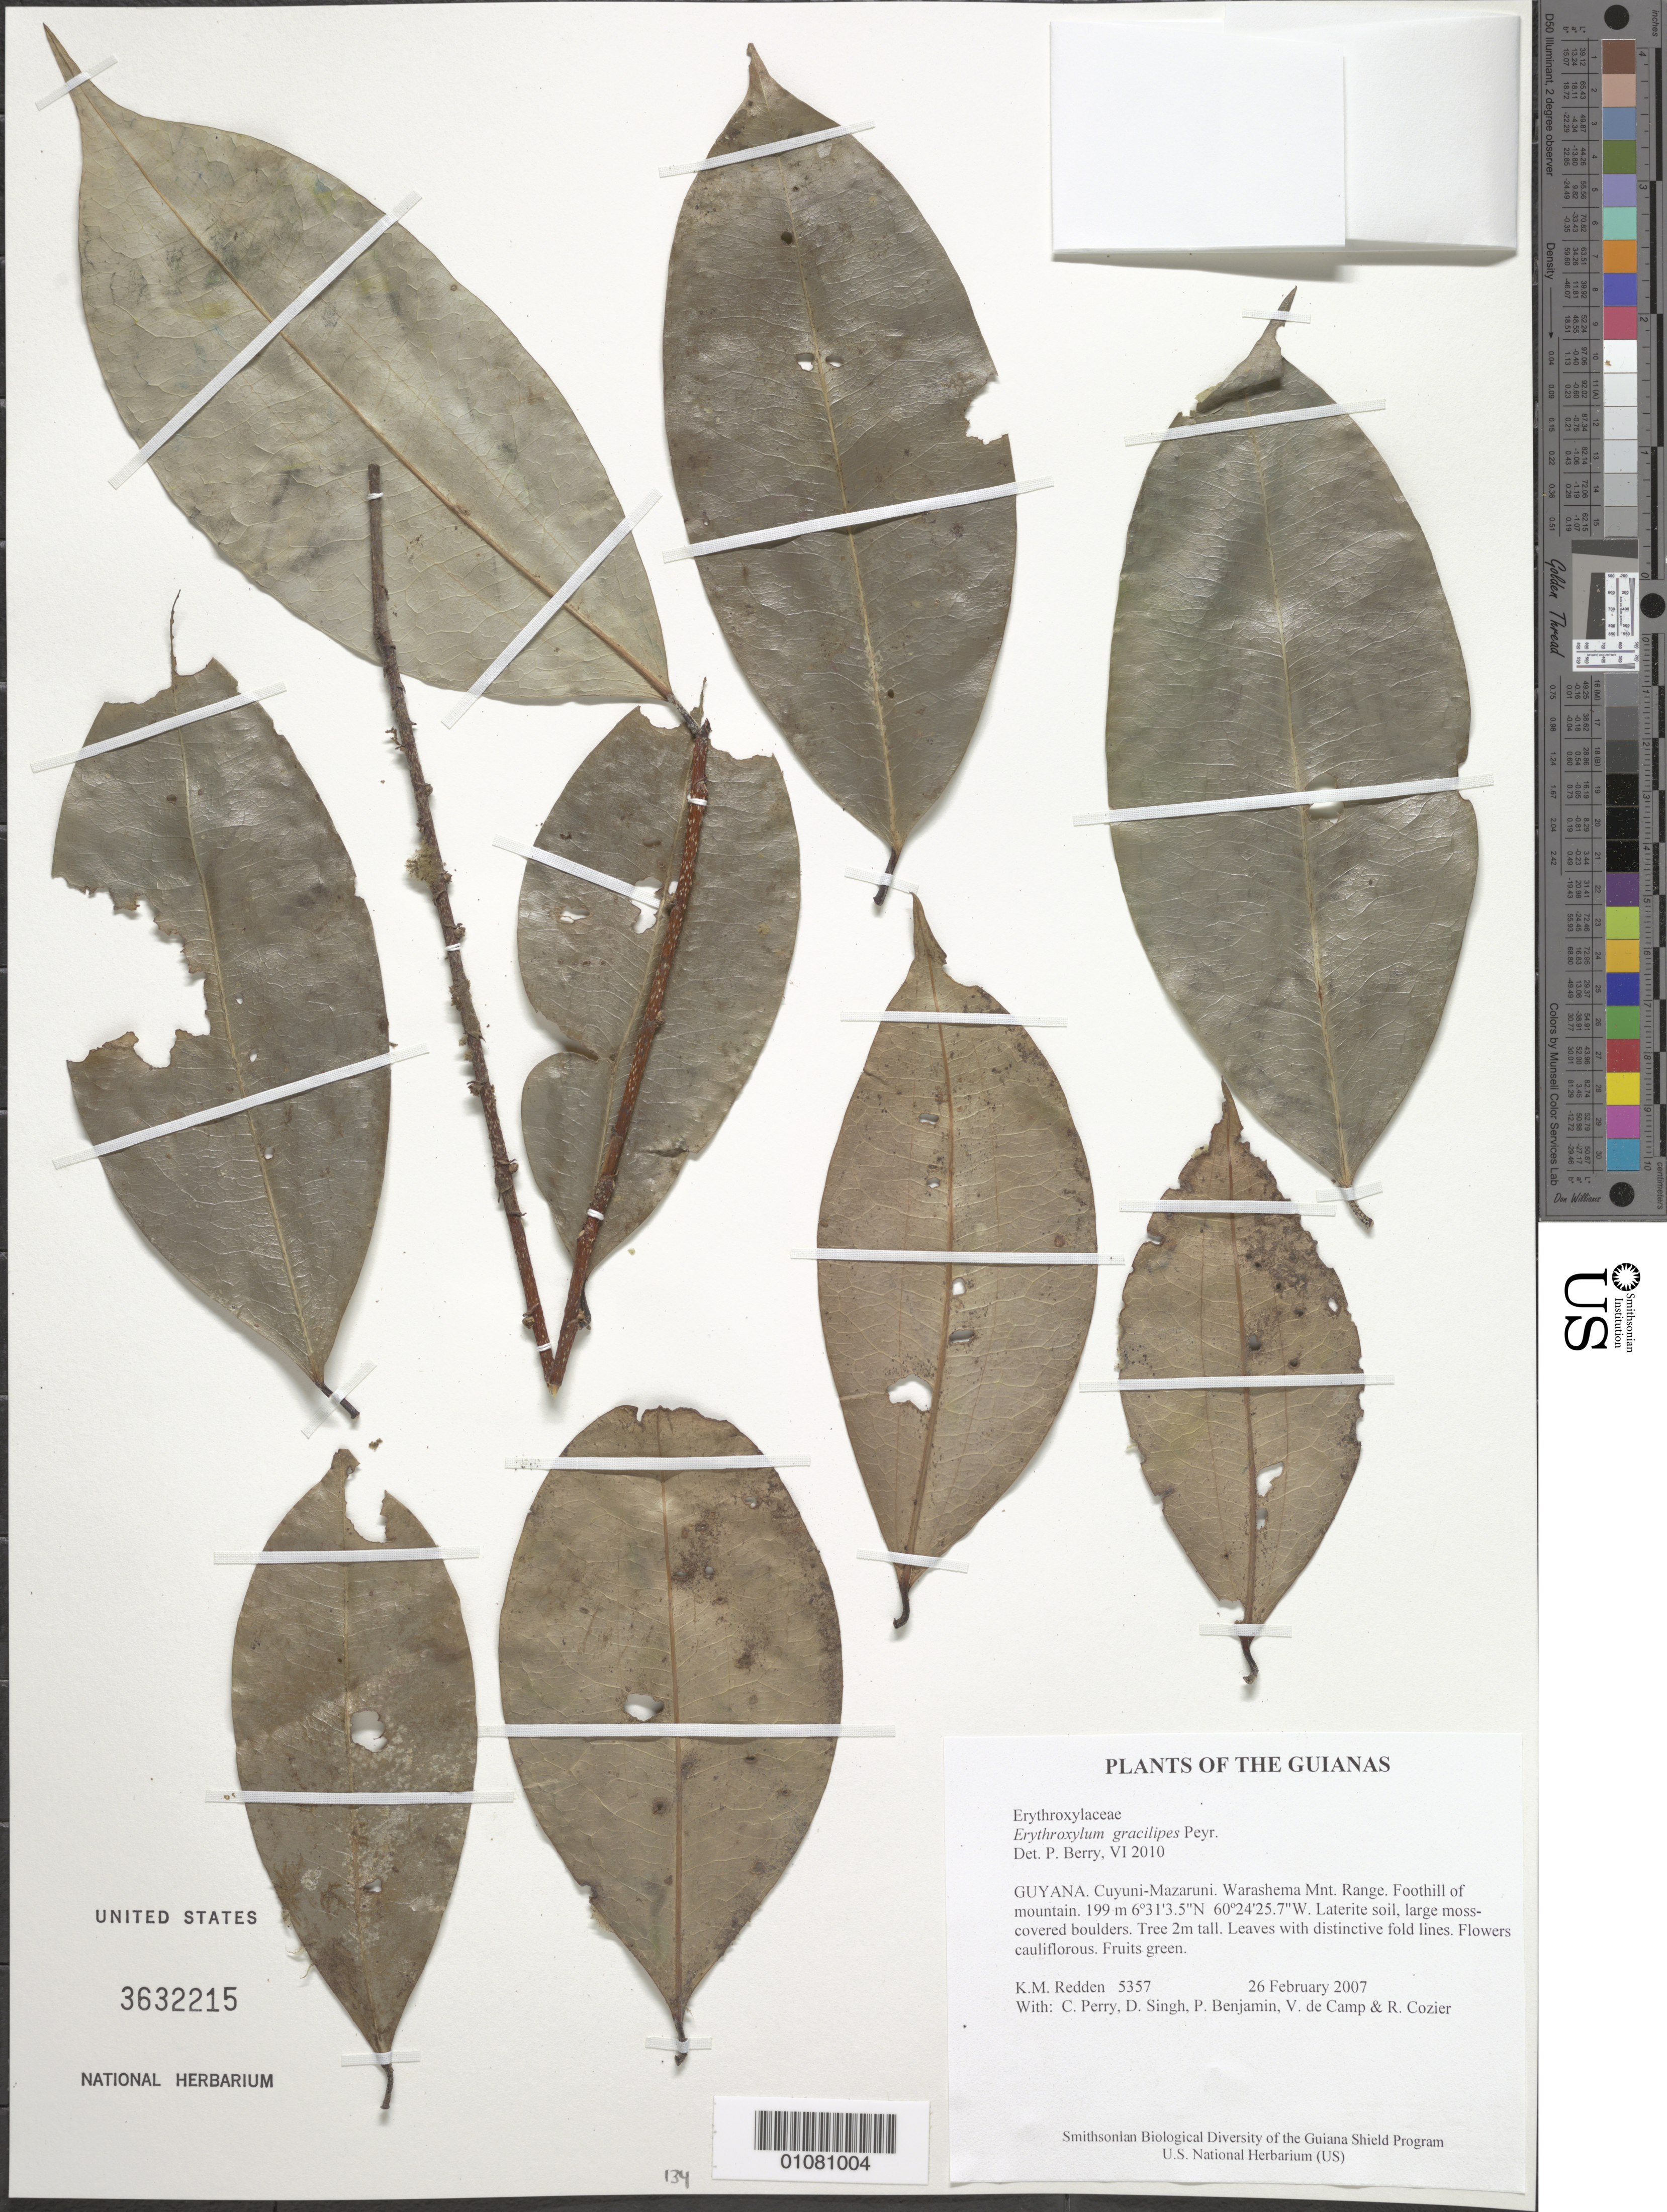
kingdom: Plantae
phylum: Tracheophyta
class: Magnoliopsida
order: Malpighiales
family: Erythroxylaceae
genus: Erythroxylum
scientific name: Erythroxylum gracilipes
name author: Peyr.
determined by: Berry, P. E., (WIS), University of Wisconsin - Madison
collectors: K. M. Redden, C. Perry, D. Singh, P. Benjamin, V. De Camp & R. Cozier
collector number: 5357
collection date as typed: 26 February 2007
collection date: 2007-02-26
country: Guyana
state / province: Cuyuni-Mazaruni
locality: Warashema Mnt. Range. Foothill of mountain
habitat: Laterite soil, large moss-covered boulders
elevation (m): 199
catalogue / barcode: US 3632215